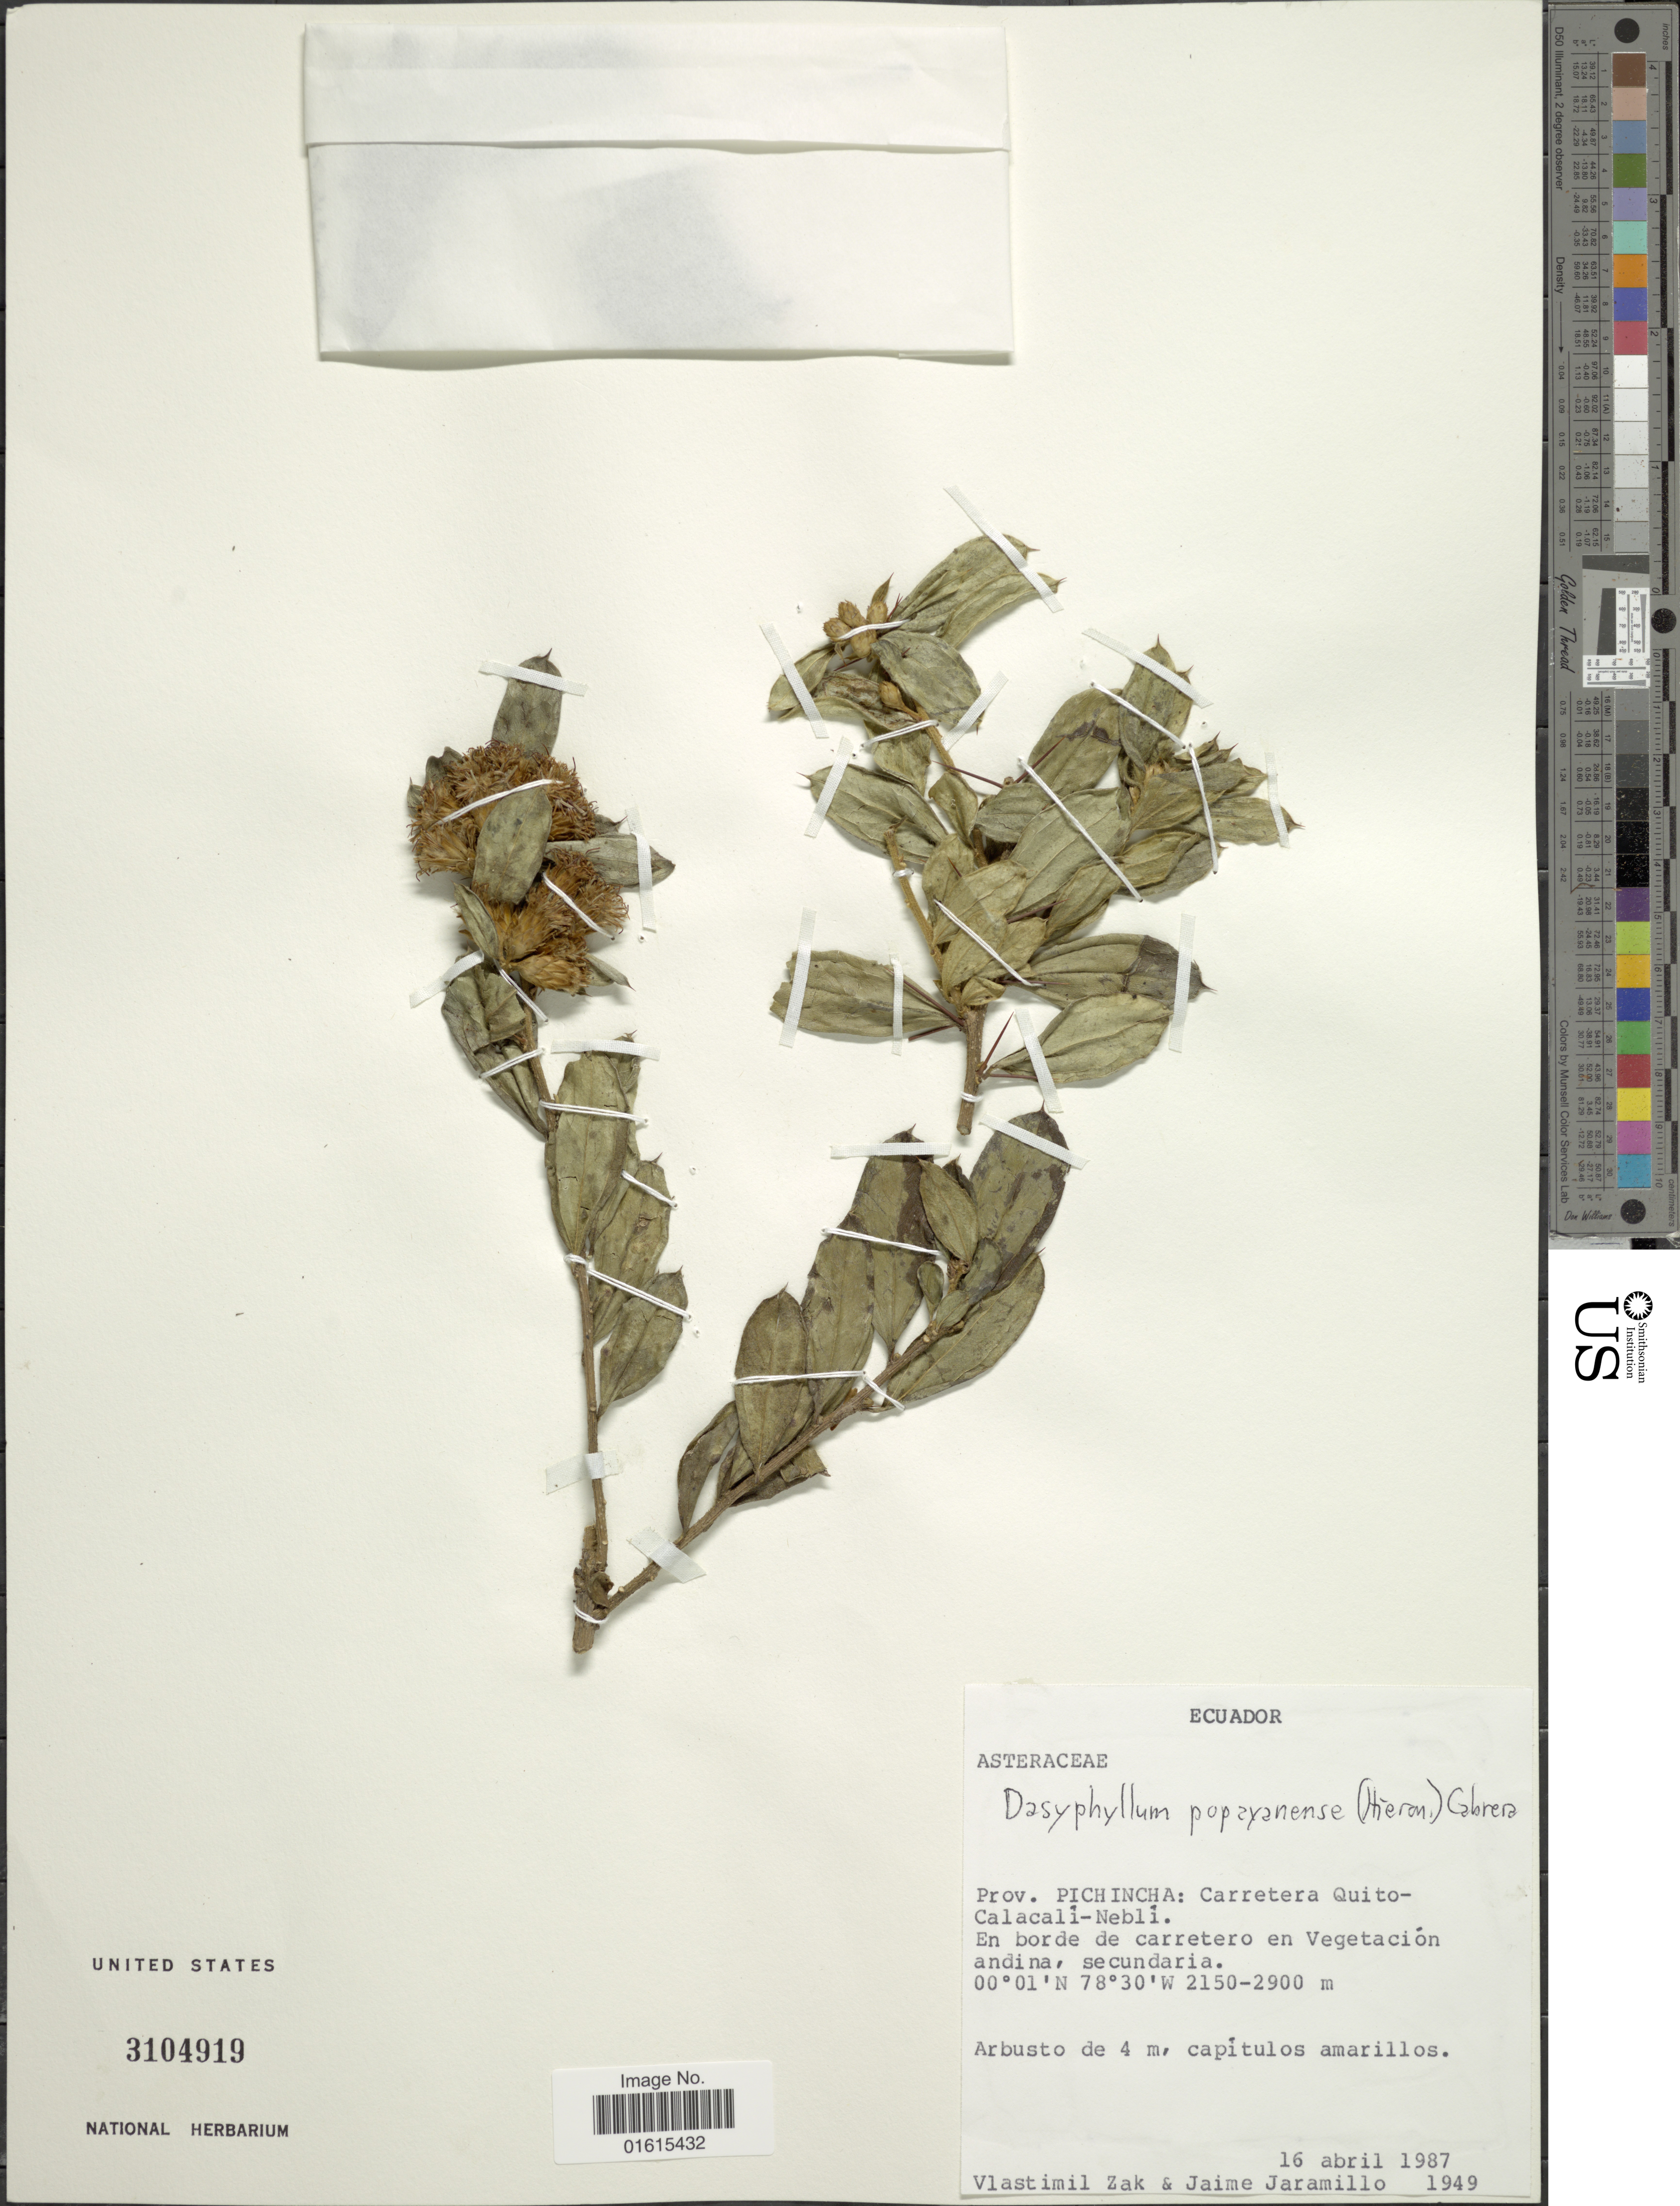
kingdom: Plantae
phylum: Tracheophyta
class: Magnoliopsida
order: Asterales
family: Asteraceae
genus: Dasyphyllum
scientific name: Dasyphyllum popayanense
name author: (Hieron.) Cabrera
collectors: V. Zak & J. Jaramillo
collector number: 1949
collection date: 1987-04-16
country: Ecuador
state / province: Pichincha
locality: Prov. Pichincha, Carretera Quito-Calacali-Nebli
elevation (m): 2150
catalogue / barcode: US 3104919